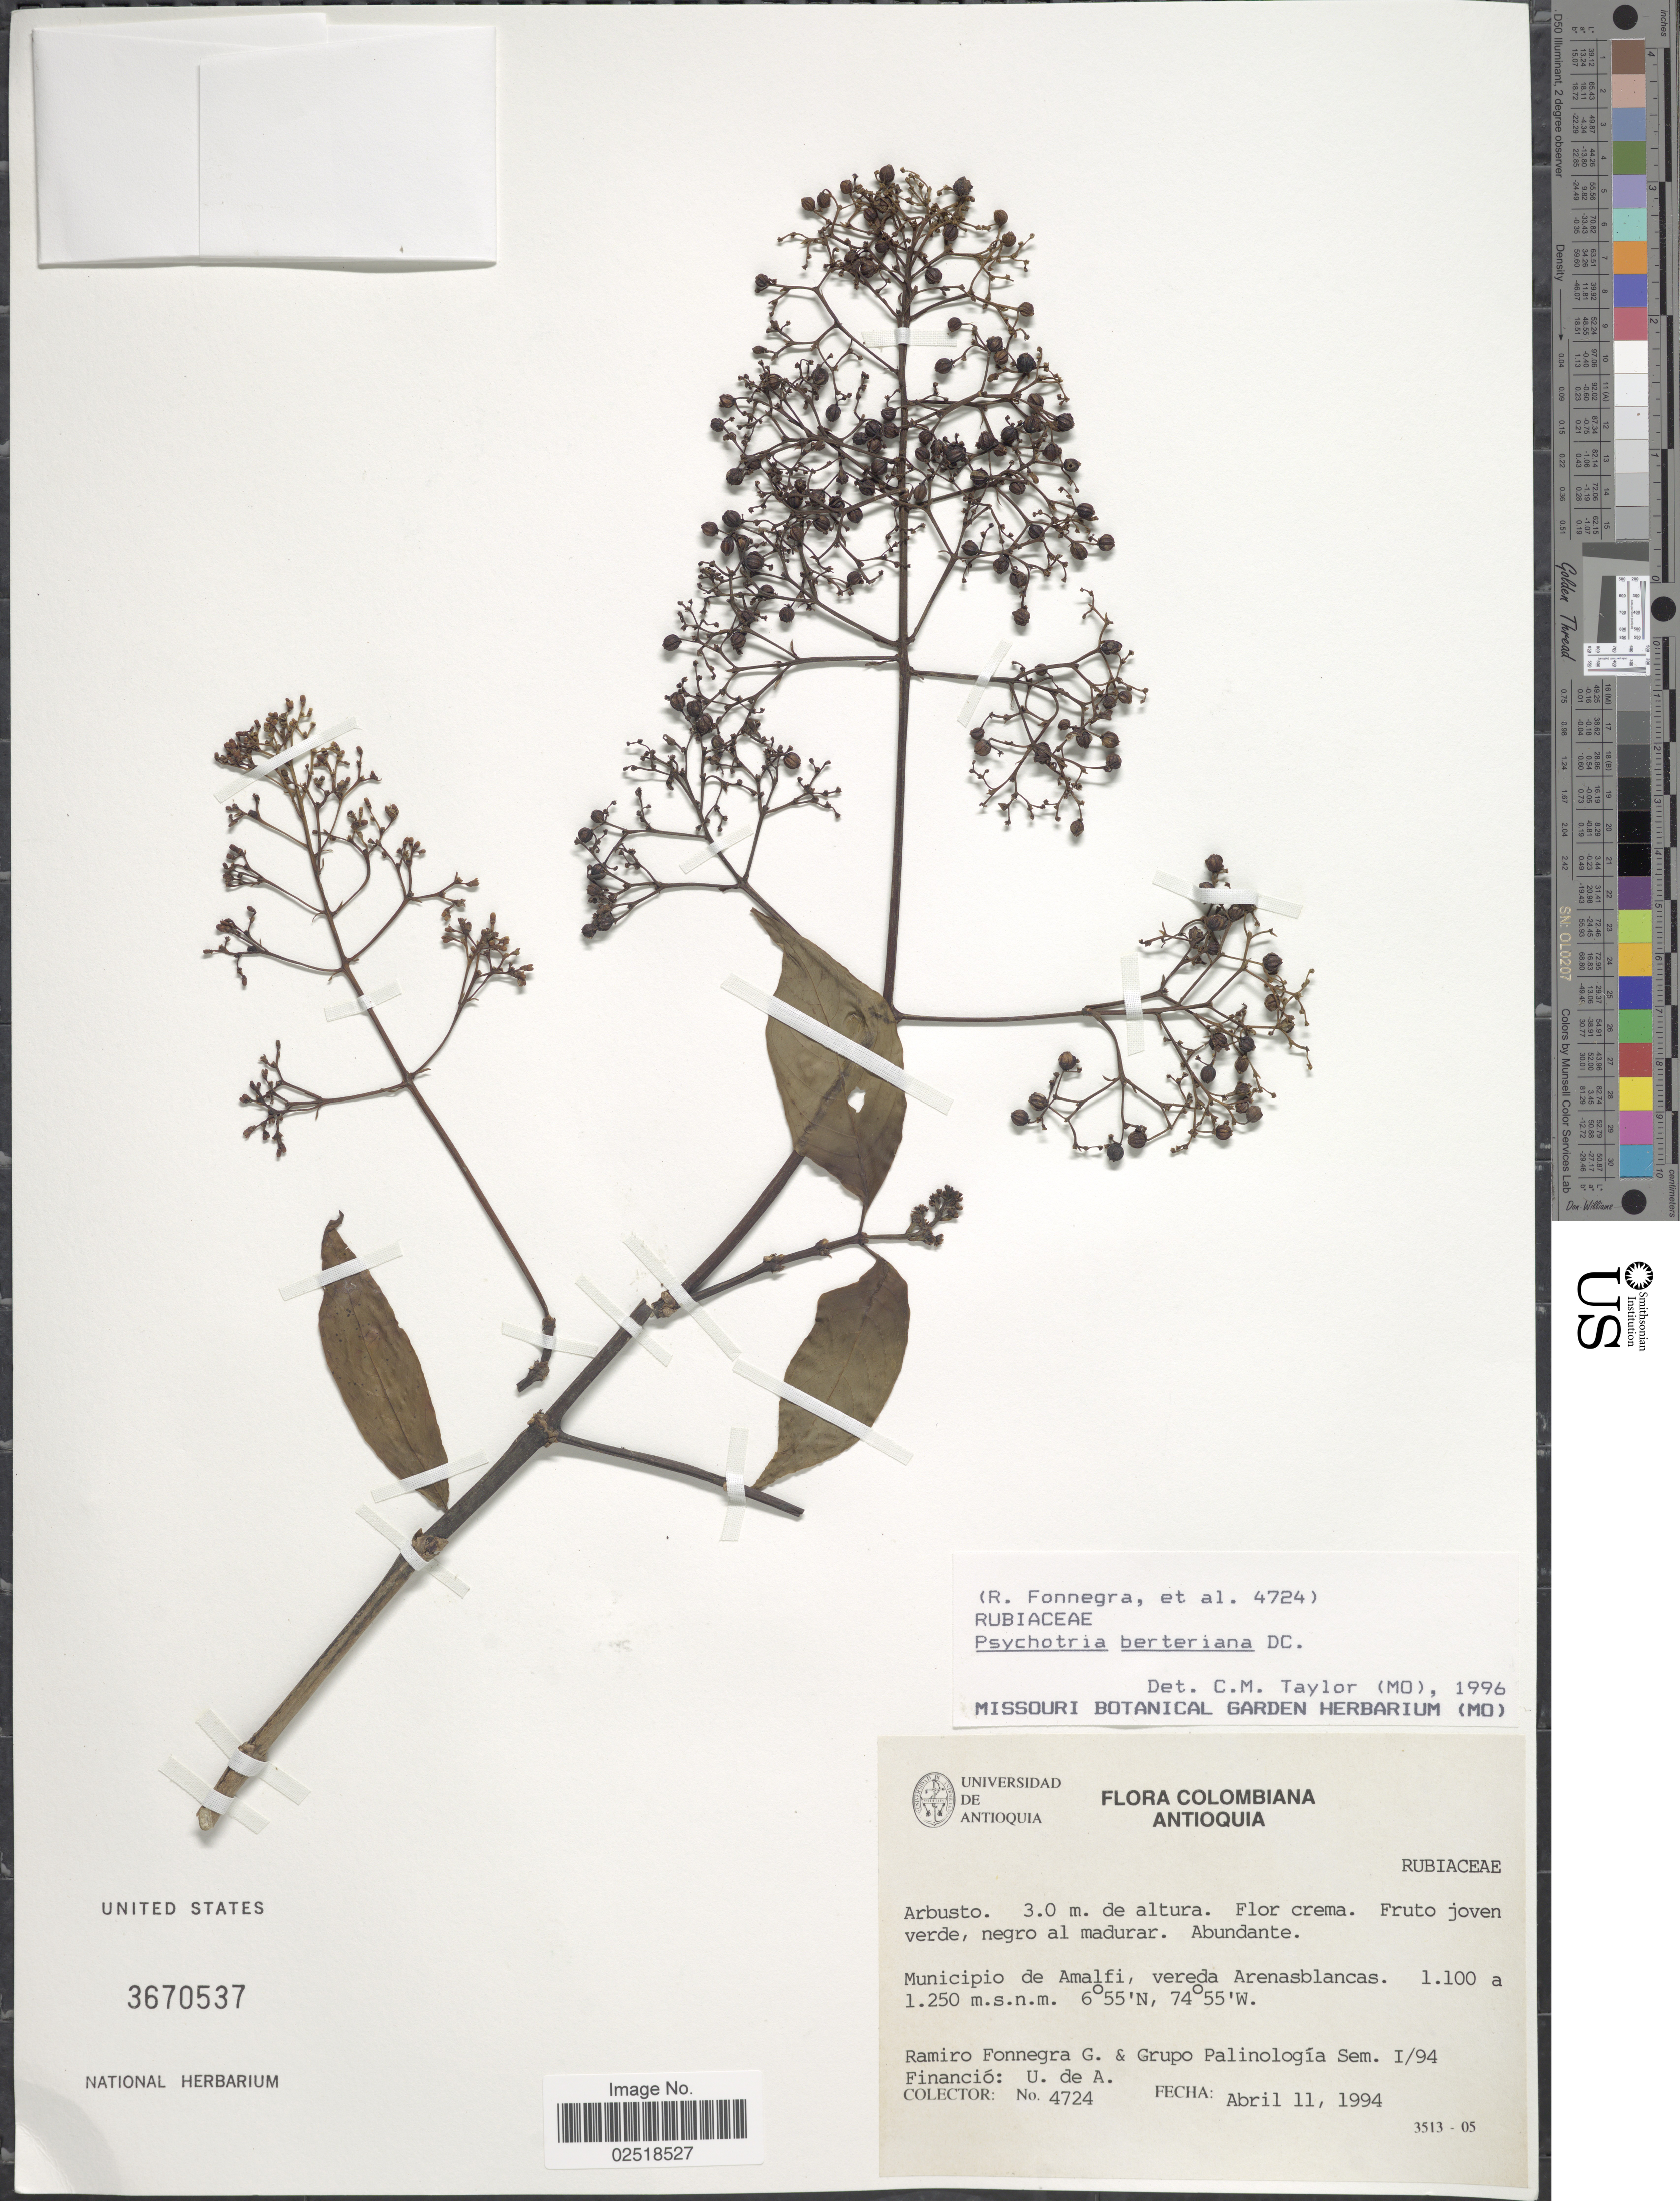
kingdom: Plantae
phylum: Tracheophyta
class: Magnoliopsida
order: Gentianales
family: Rubiaceae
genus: Psychotria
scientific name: Psychotria berteroana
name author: DC.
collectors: R. Fonnegra G. & Grupo Palinología Sem. I/94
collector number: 4724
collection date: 1994-04-11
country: Colombia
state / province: Antioquia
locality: Municipio de Amalfi, vereda Arenablancas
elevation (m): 1100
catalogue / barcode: US 3670537